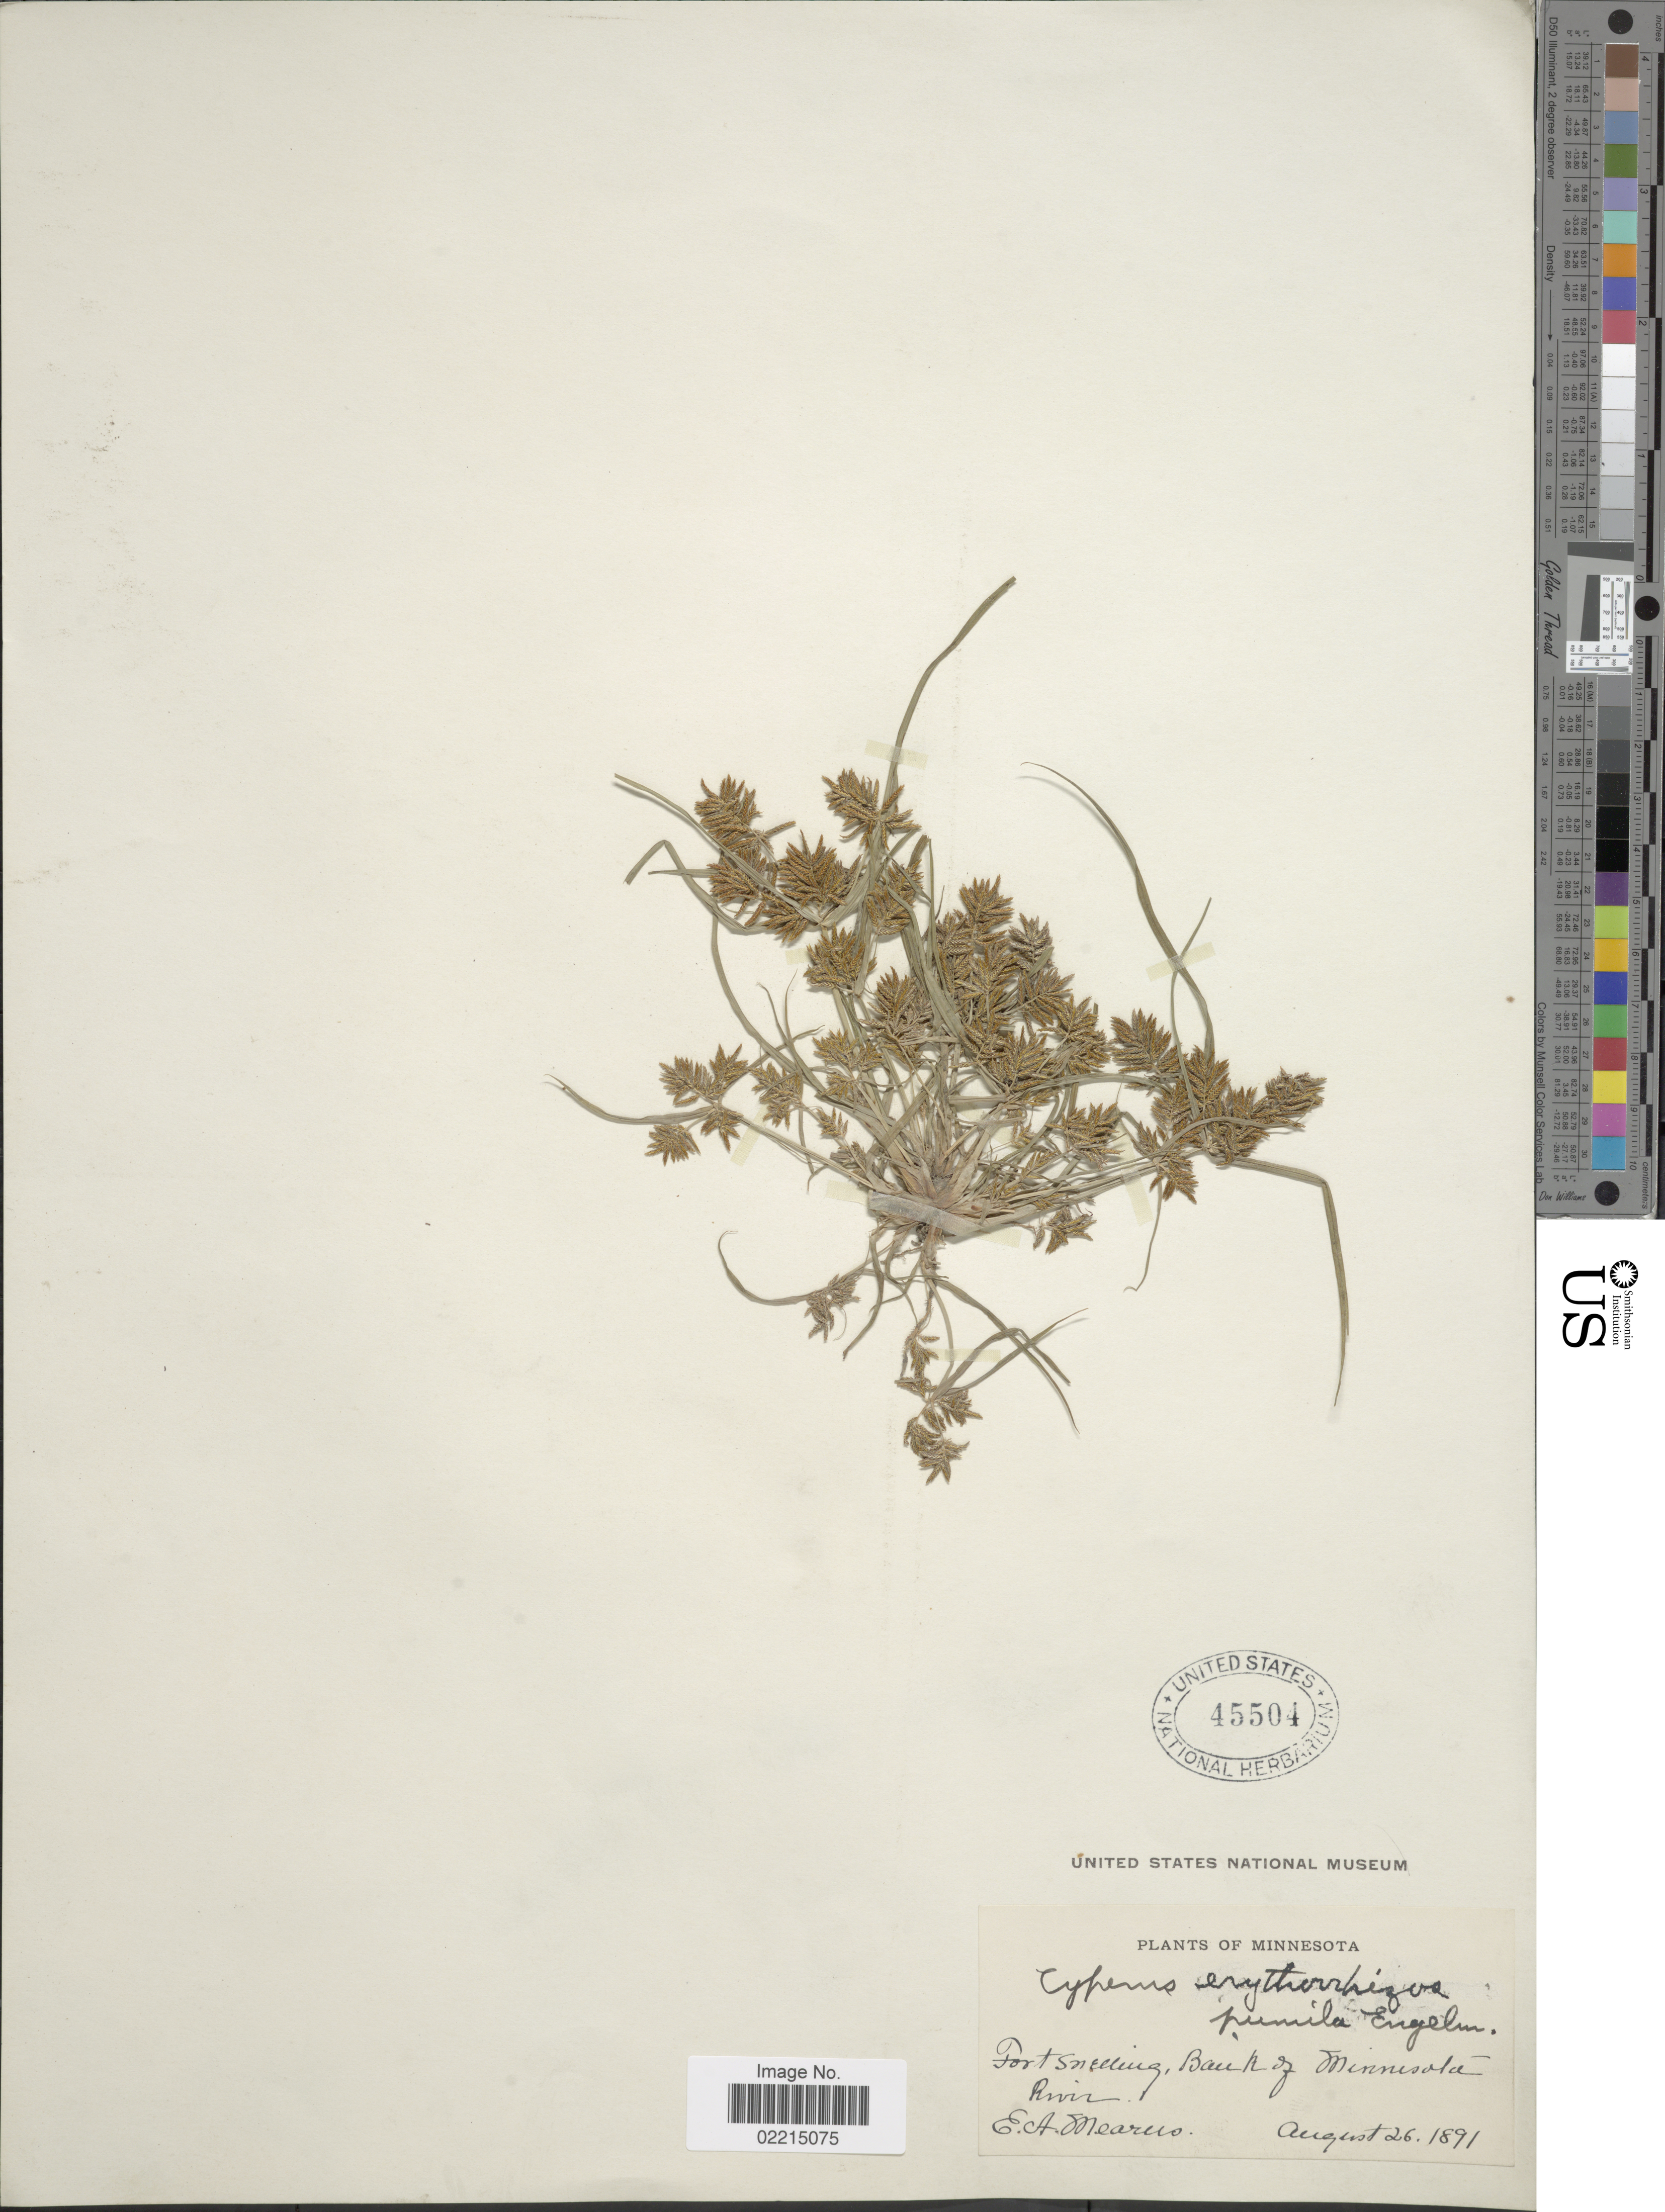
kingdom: Plantae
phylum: Tracheophyta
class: Liliopsida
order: Poales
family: Cyperaceae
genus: Cyperus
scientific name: Cyperus erythrorhizos Muhl.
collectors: E. A. Mearns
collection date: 1891-08-26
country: United States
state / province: Minnesota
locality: Fort Snelling, Bank of Minnesota River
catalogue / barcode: US 45504